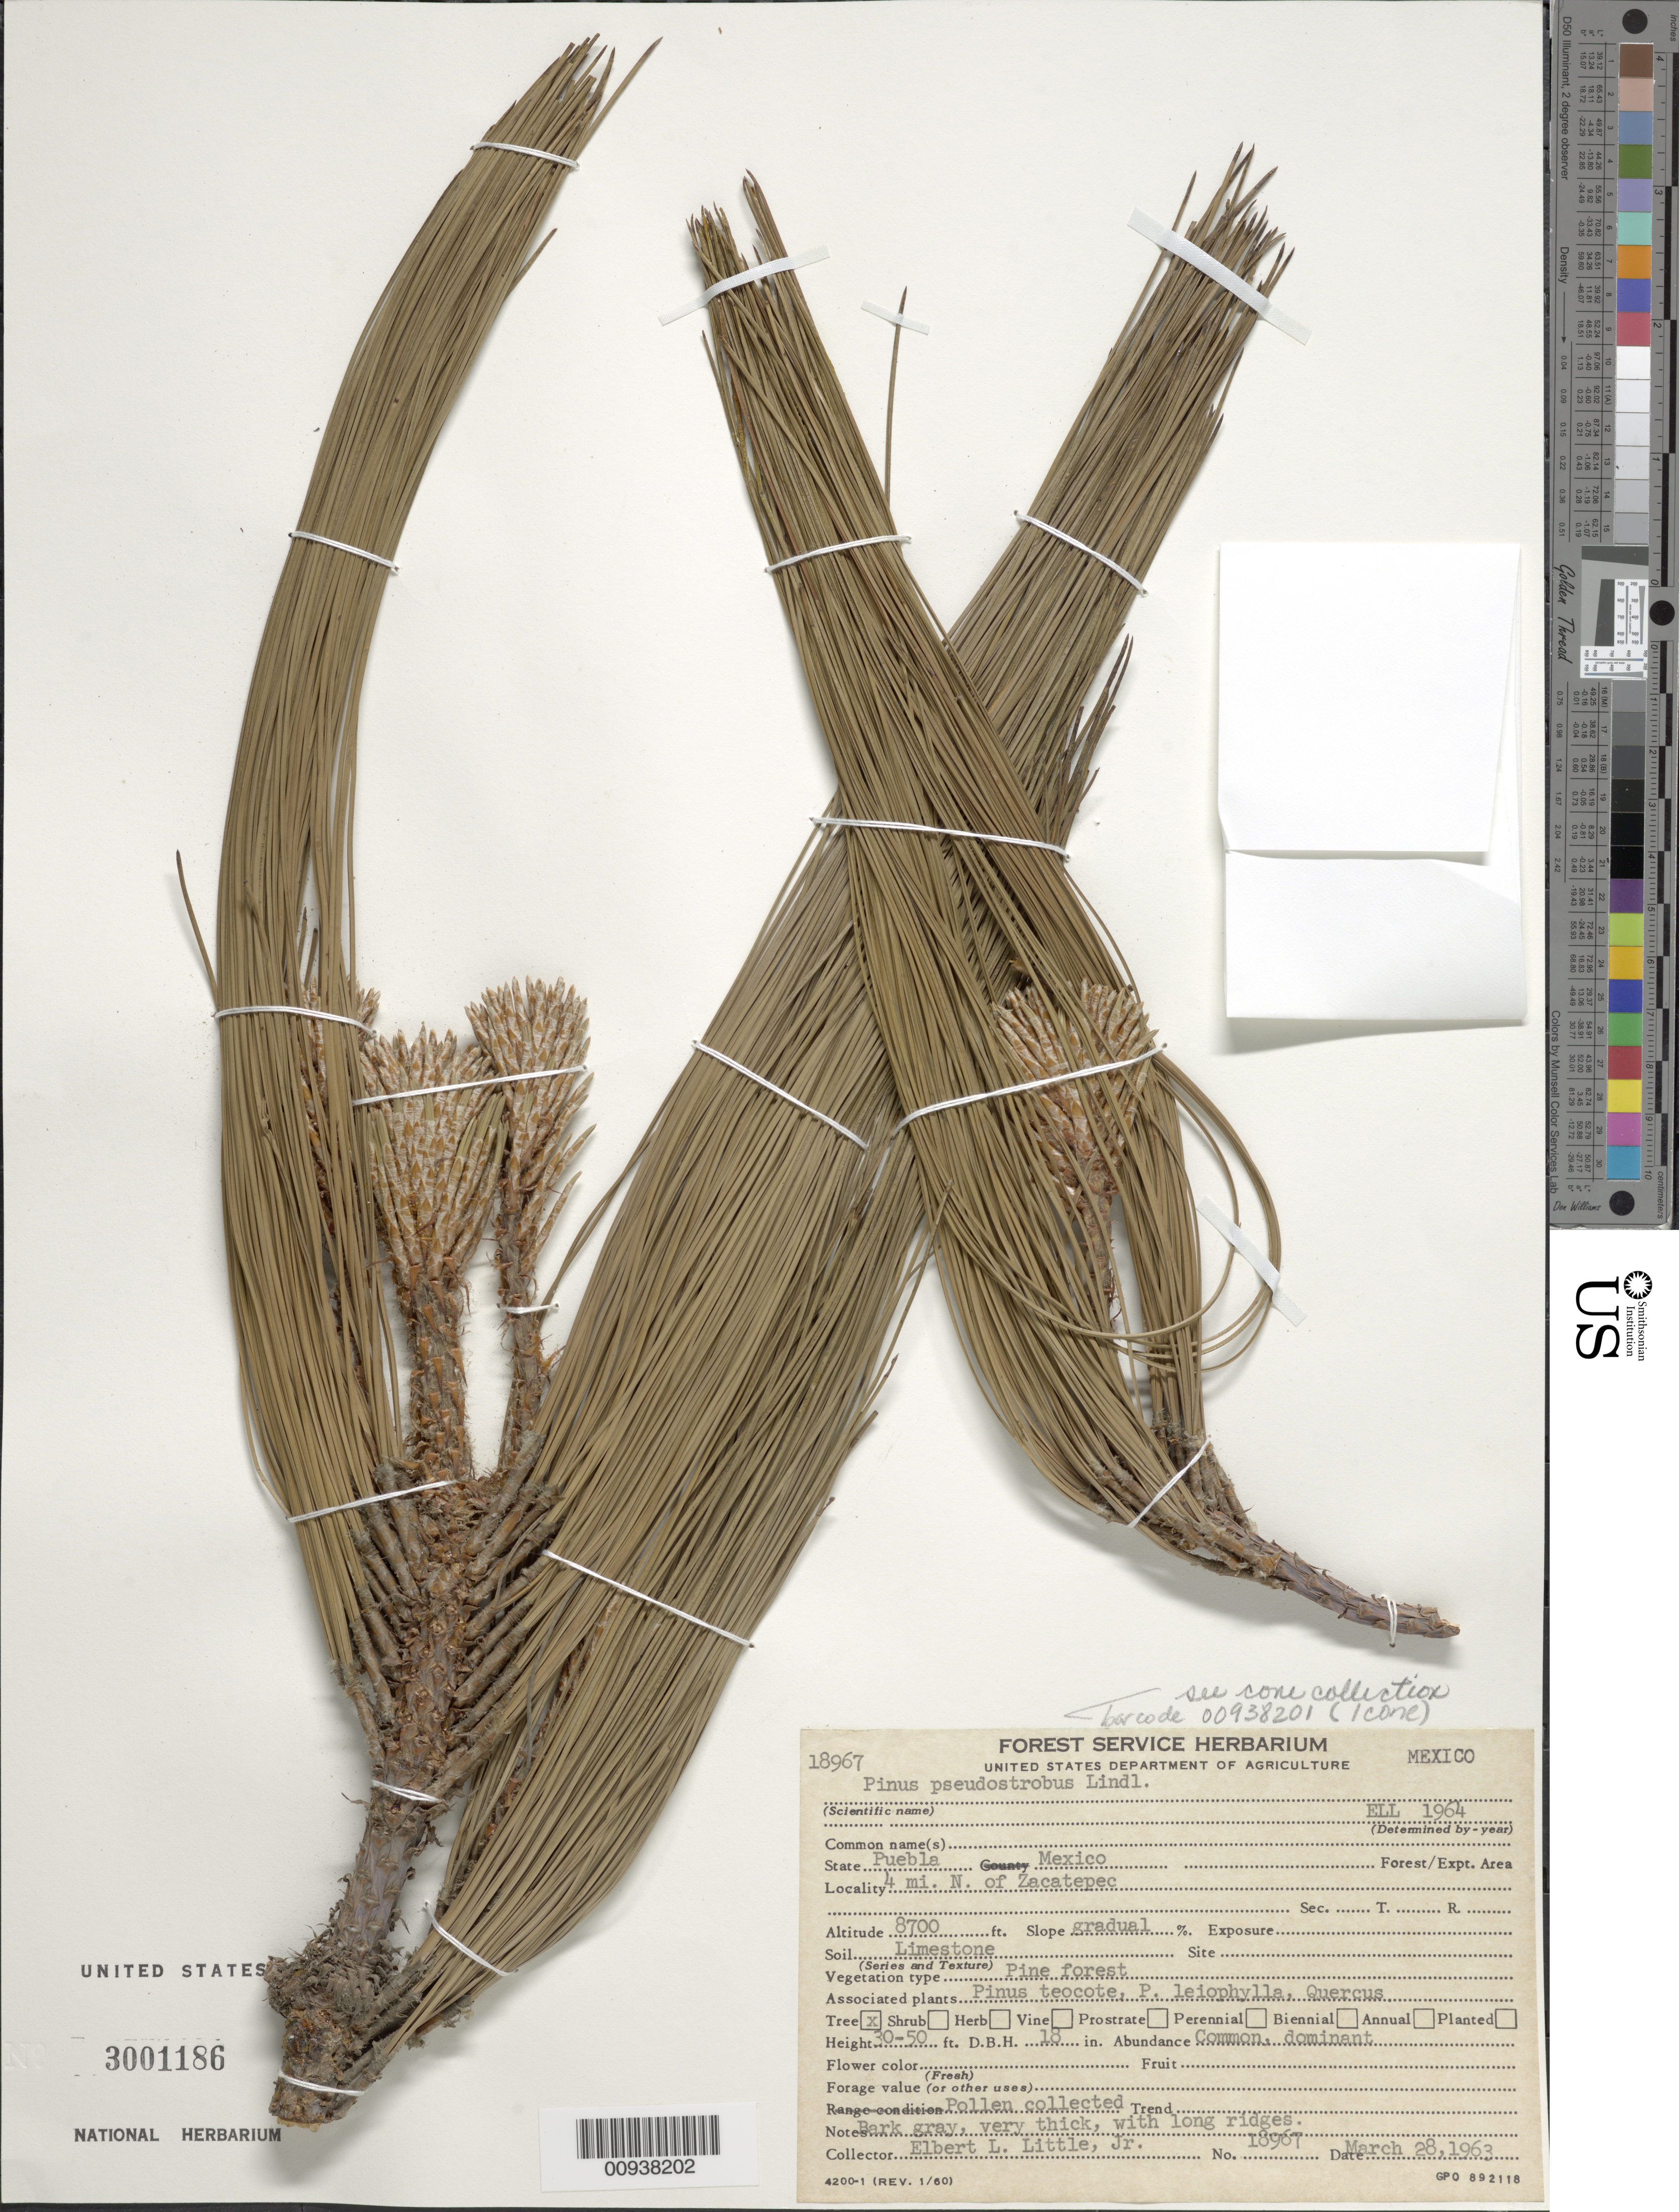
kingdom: Plantae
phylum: Tracheophyta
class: Pinopsida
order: Pinales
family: Pinaceae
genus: Pinus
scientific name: Pinus pseudostrobus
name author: Lindl.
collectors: E. L. Little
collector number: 18967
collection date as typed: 28 Mar 1963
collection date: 1963-03-28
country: Mexico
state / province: Puebla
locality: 4 mi. N of Zacatepec.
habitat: Pine forest. Associated plants Pinus teocote, P. leiophylla, Quercus. Slope gradual. Soil limestone.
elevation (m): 2652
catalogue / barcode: US 3001186